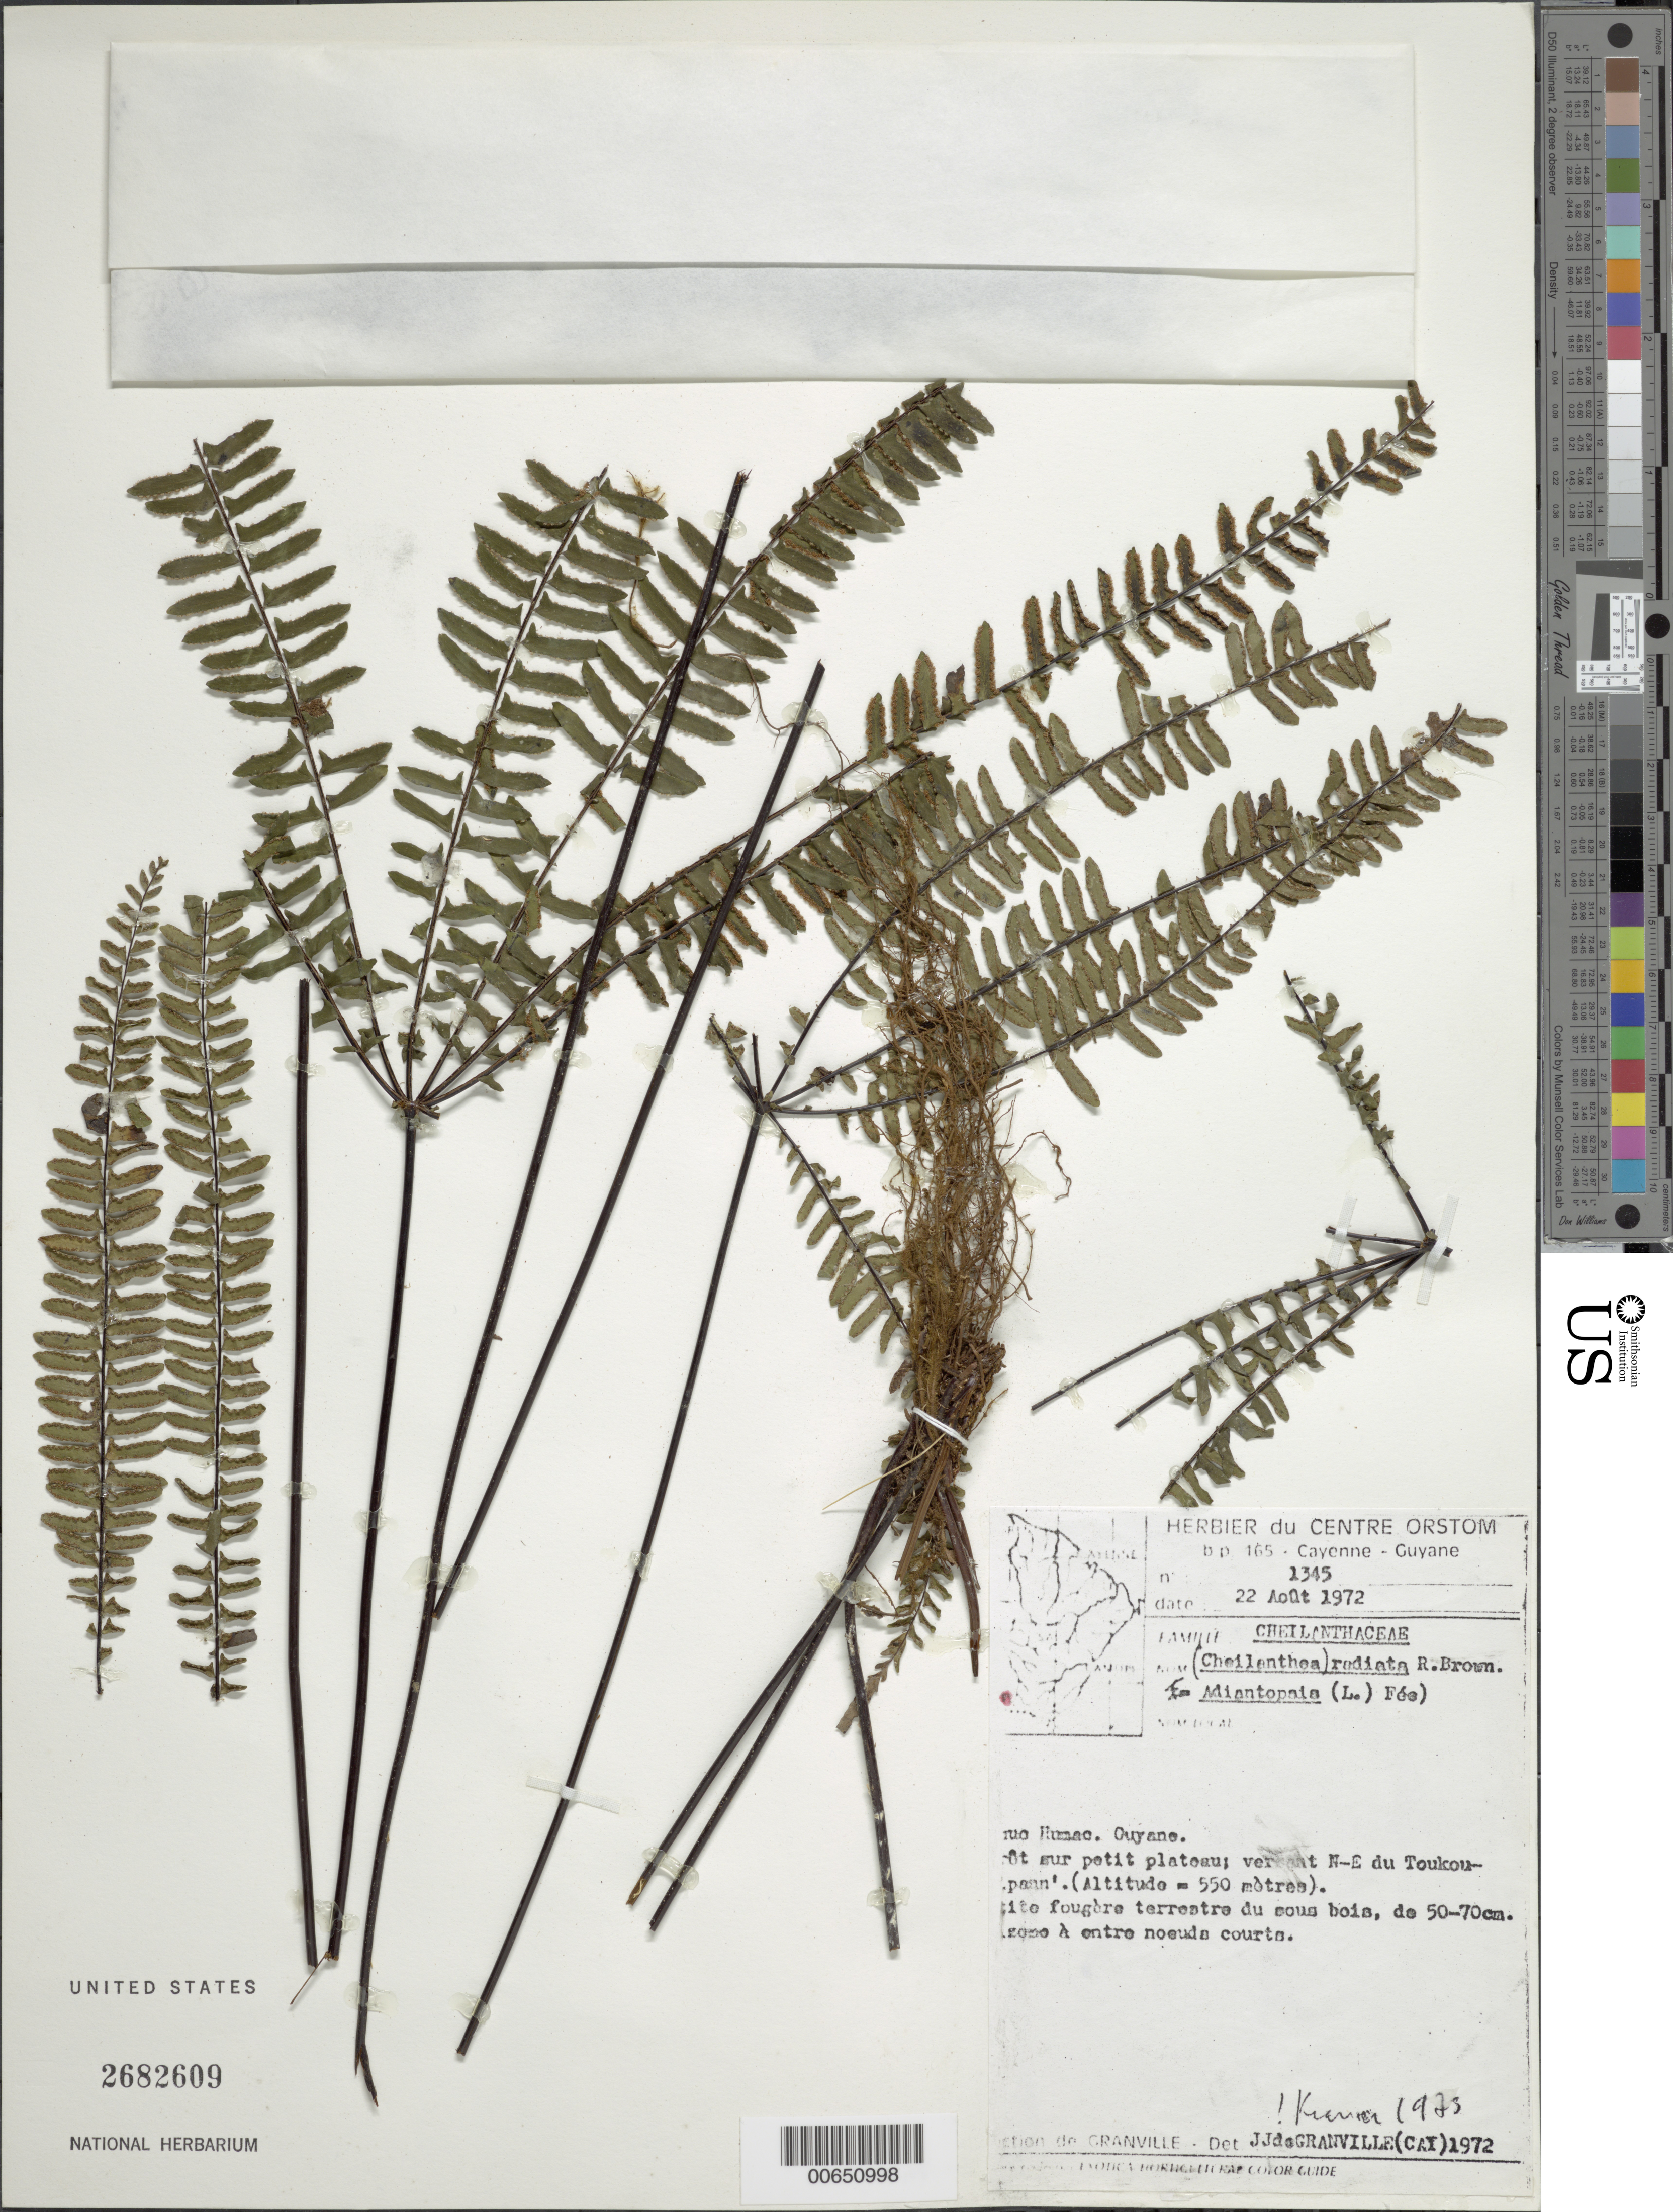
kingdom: Plantae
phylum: Tracheophyta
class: Polypodiopsida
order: Polypodiales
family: Pteridaceae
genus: Adiantopsis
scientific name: Adiantopsis radiata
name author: (L.) Fée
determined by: Granville, J. J. de, (CAY), Institut de Recherche pour le Developpement (IRD) (FRENCH GUIANA)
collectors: J.-J. de Granville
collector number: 1345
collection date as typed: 22-Aug-72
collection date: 1972-08-22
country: French Guiana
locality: Tumuc-Humac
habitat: Sur petit plateau N-E versant du toukou [rest of label missing]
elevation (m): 550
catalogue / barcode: US 2682609